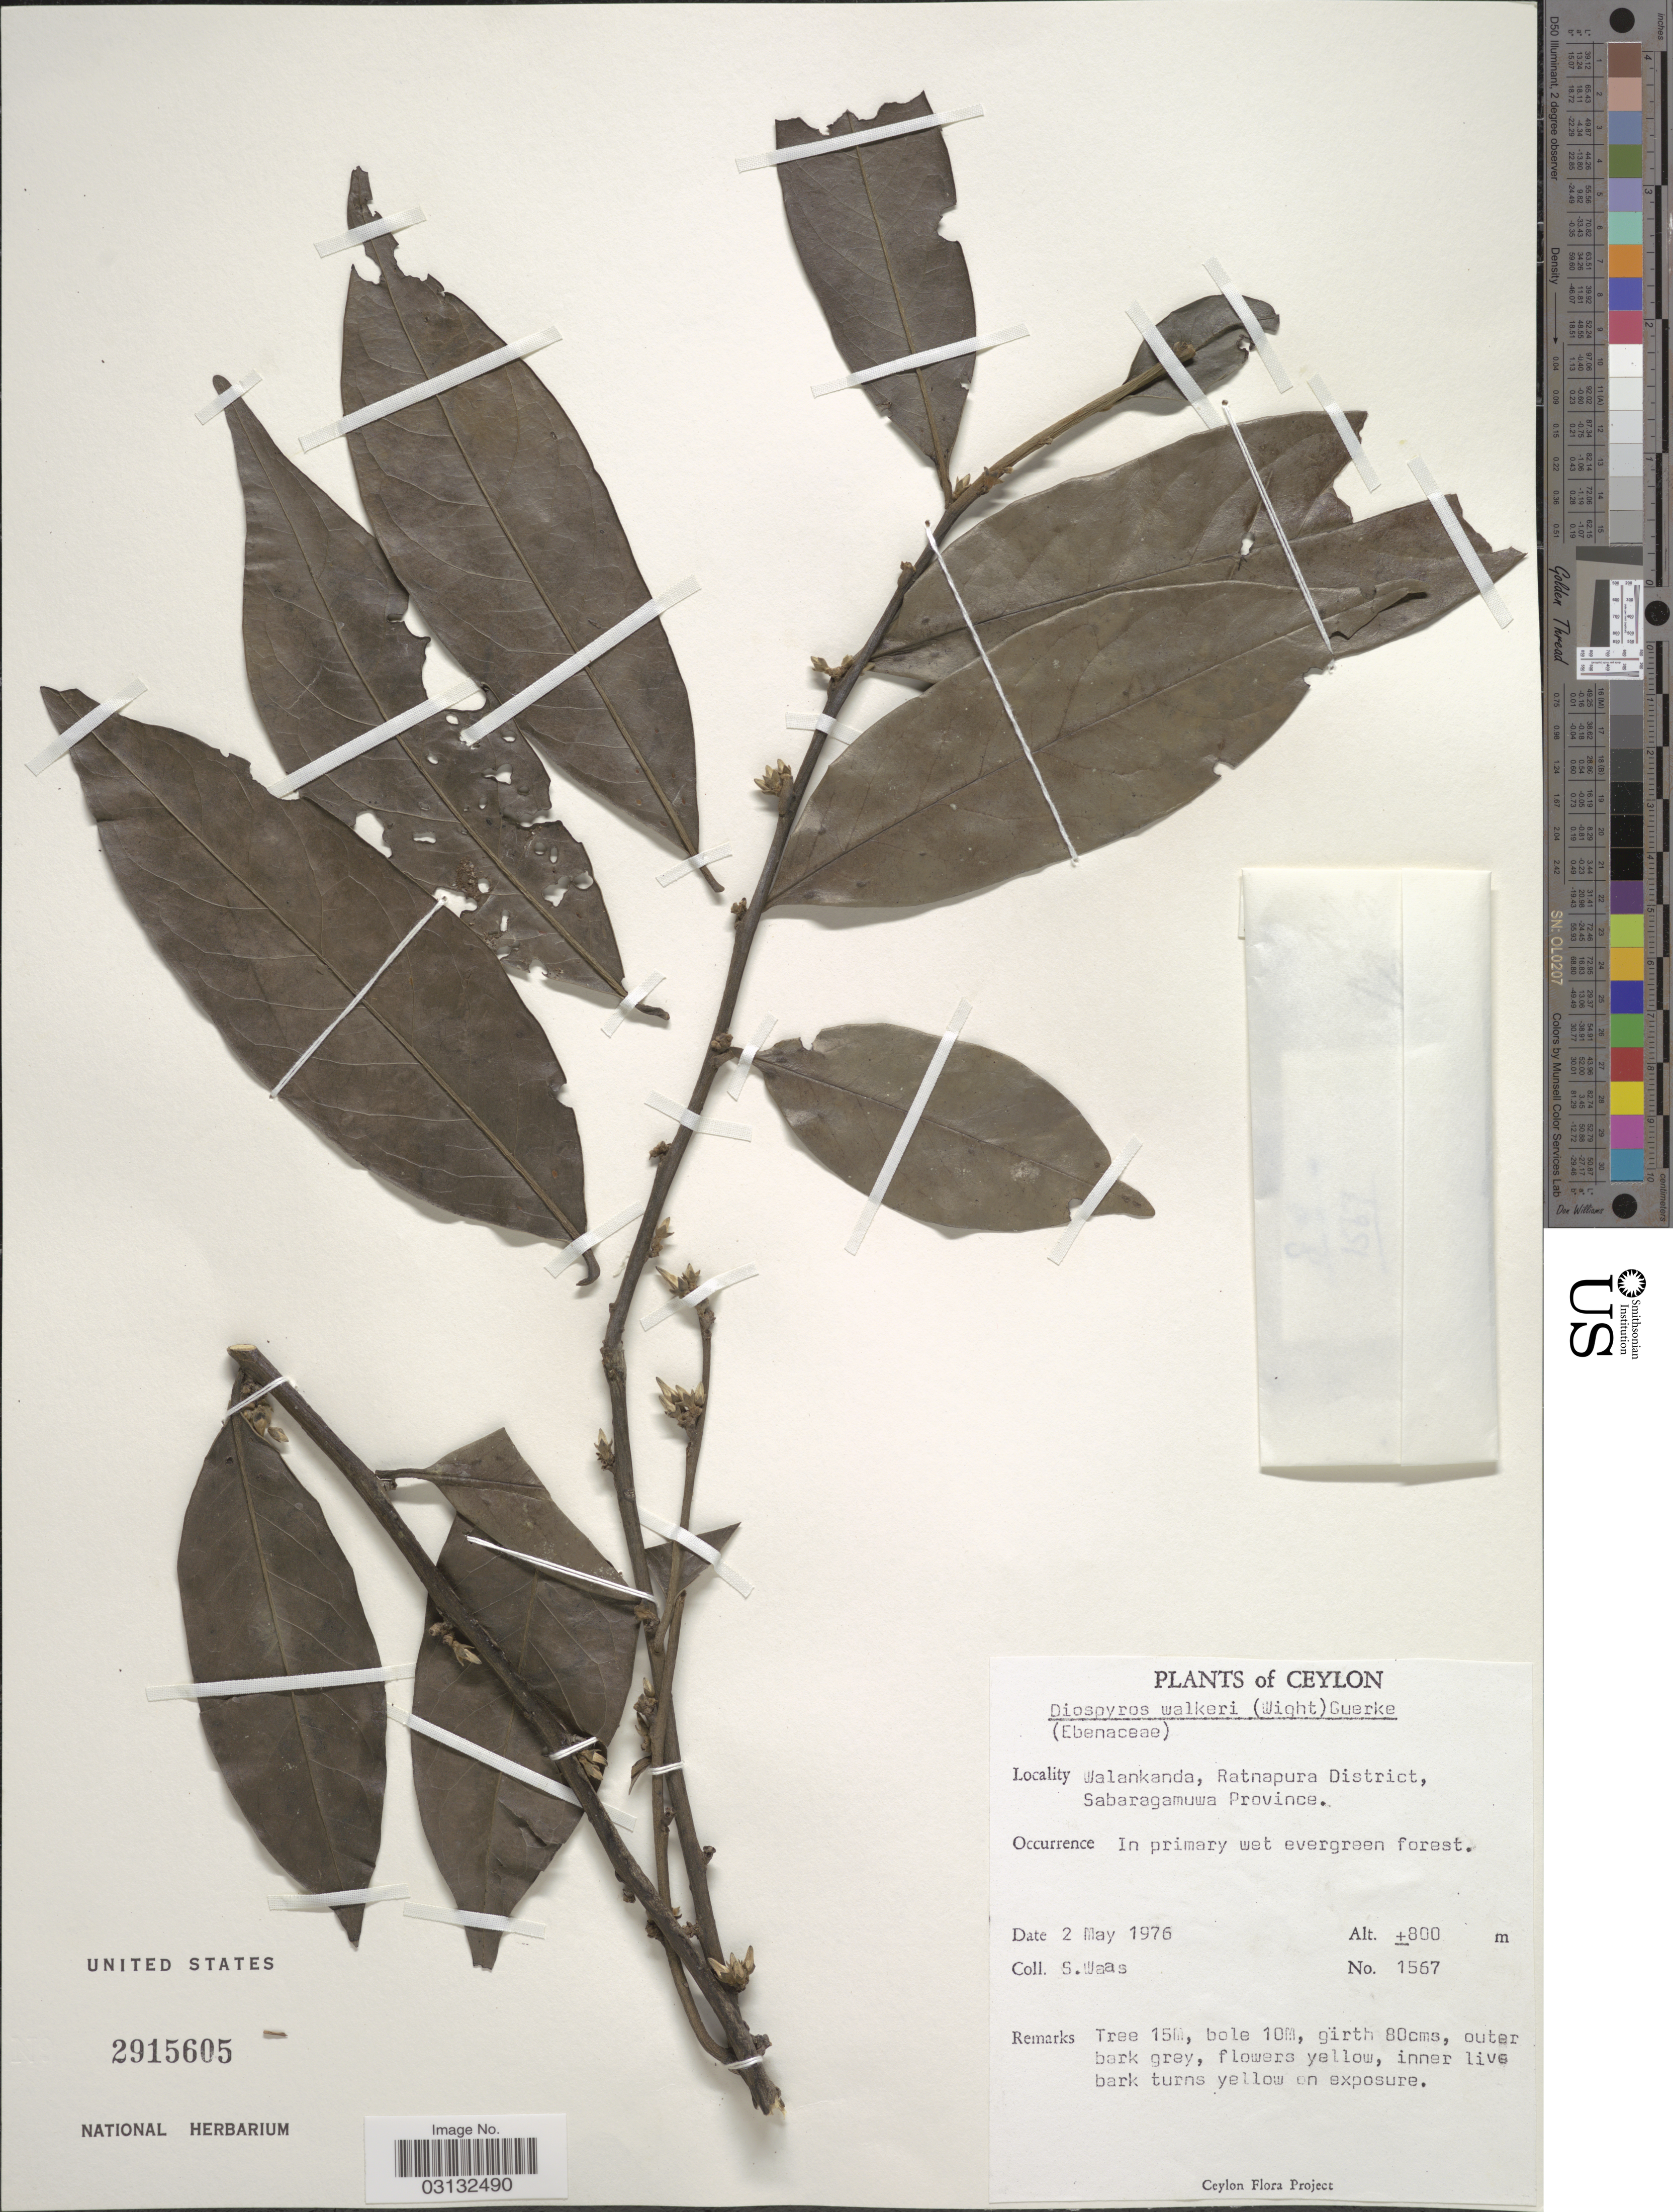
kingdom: Plantae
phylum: Tracheophyta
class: Magnoliopsida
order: Ericales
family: Ebenaceae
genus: Diospyros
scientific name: Diospyros walkeri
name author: (Wight) Gürke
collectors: S. Waas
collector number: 1567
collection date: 1976-05-02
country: Sri Lanka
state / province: Sabaragamuwa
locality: Ceylon. Walankanda, Ratnapura District.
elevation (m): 800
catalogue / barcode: US 2915605